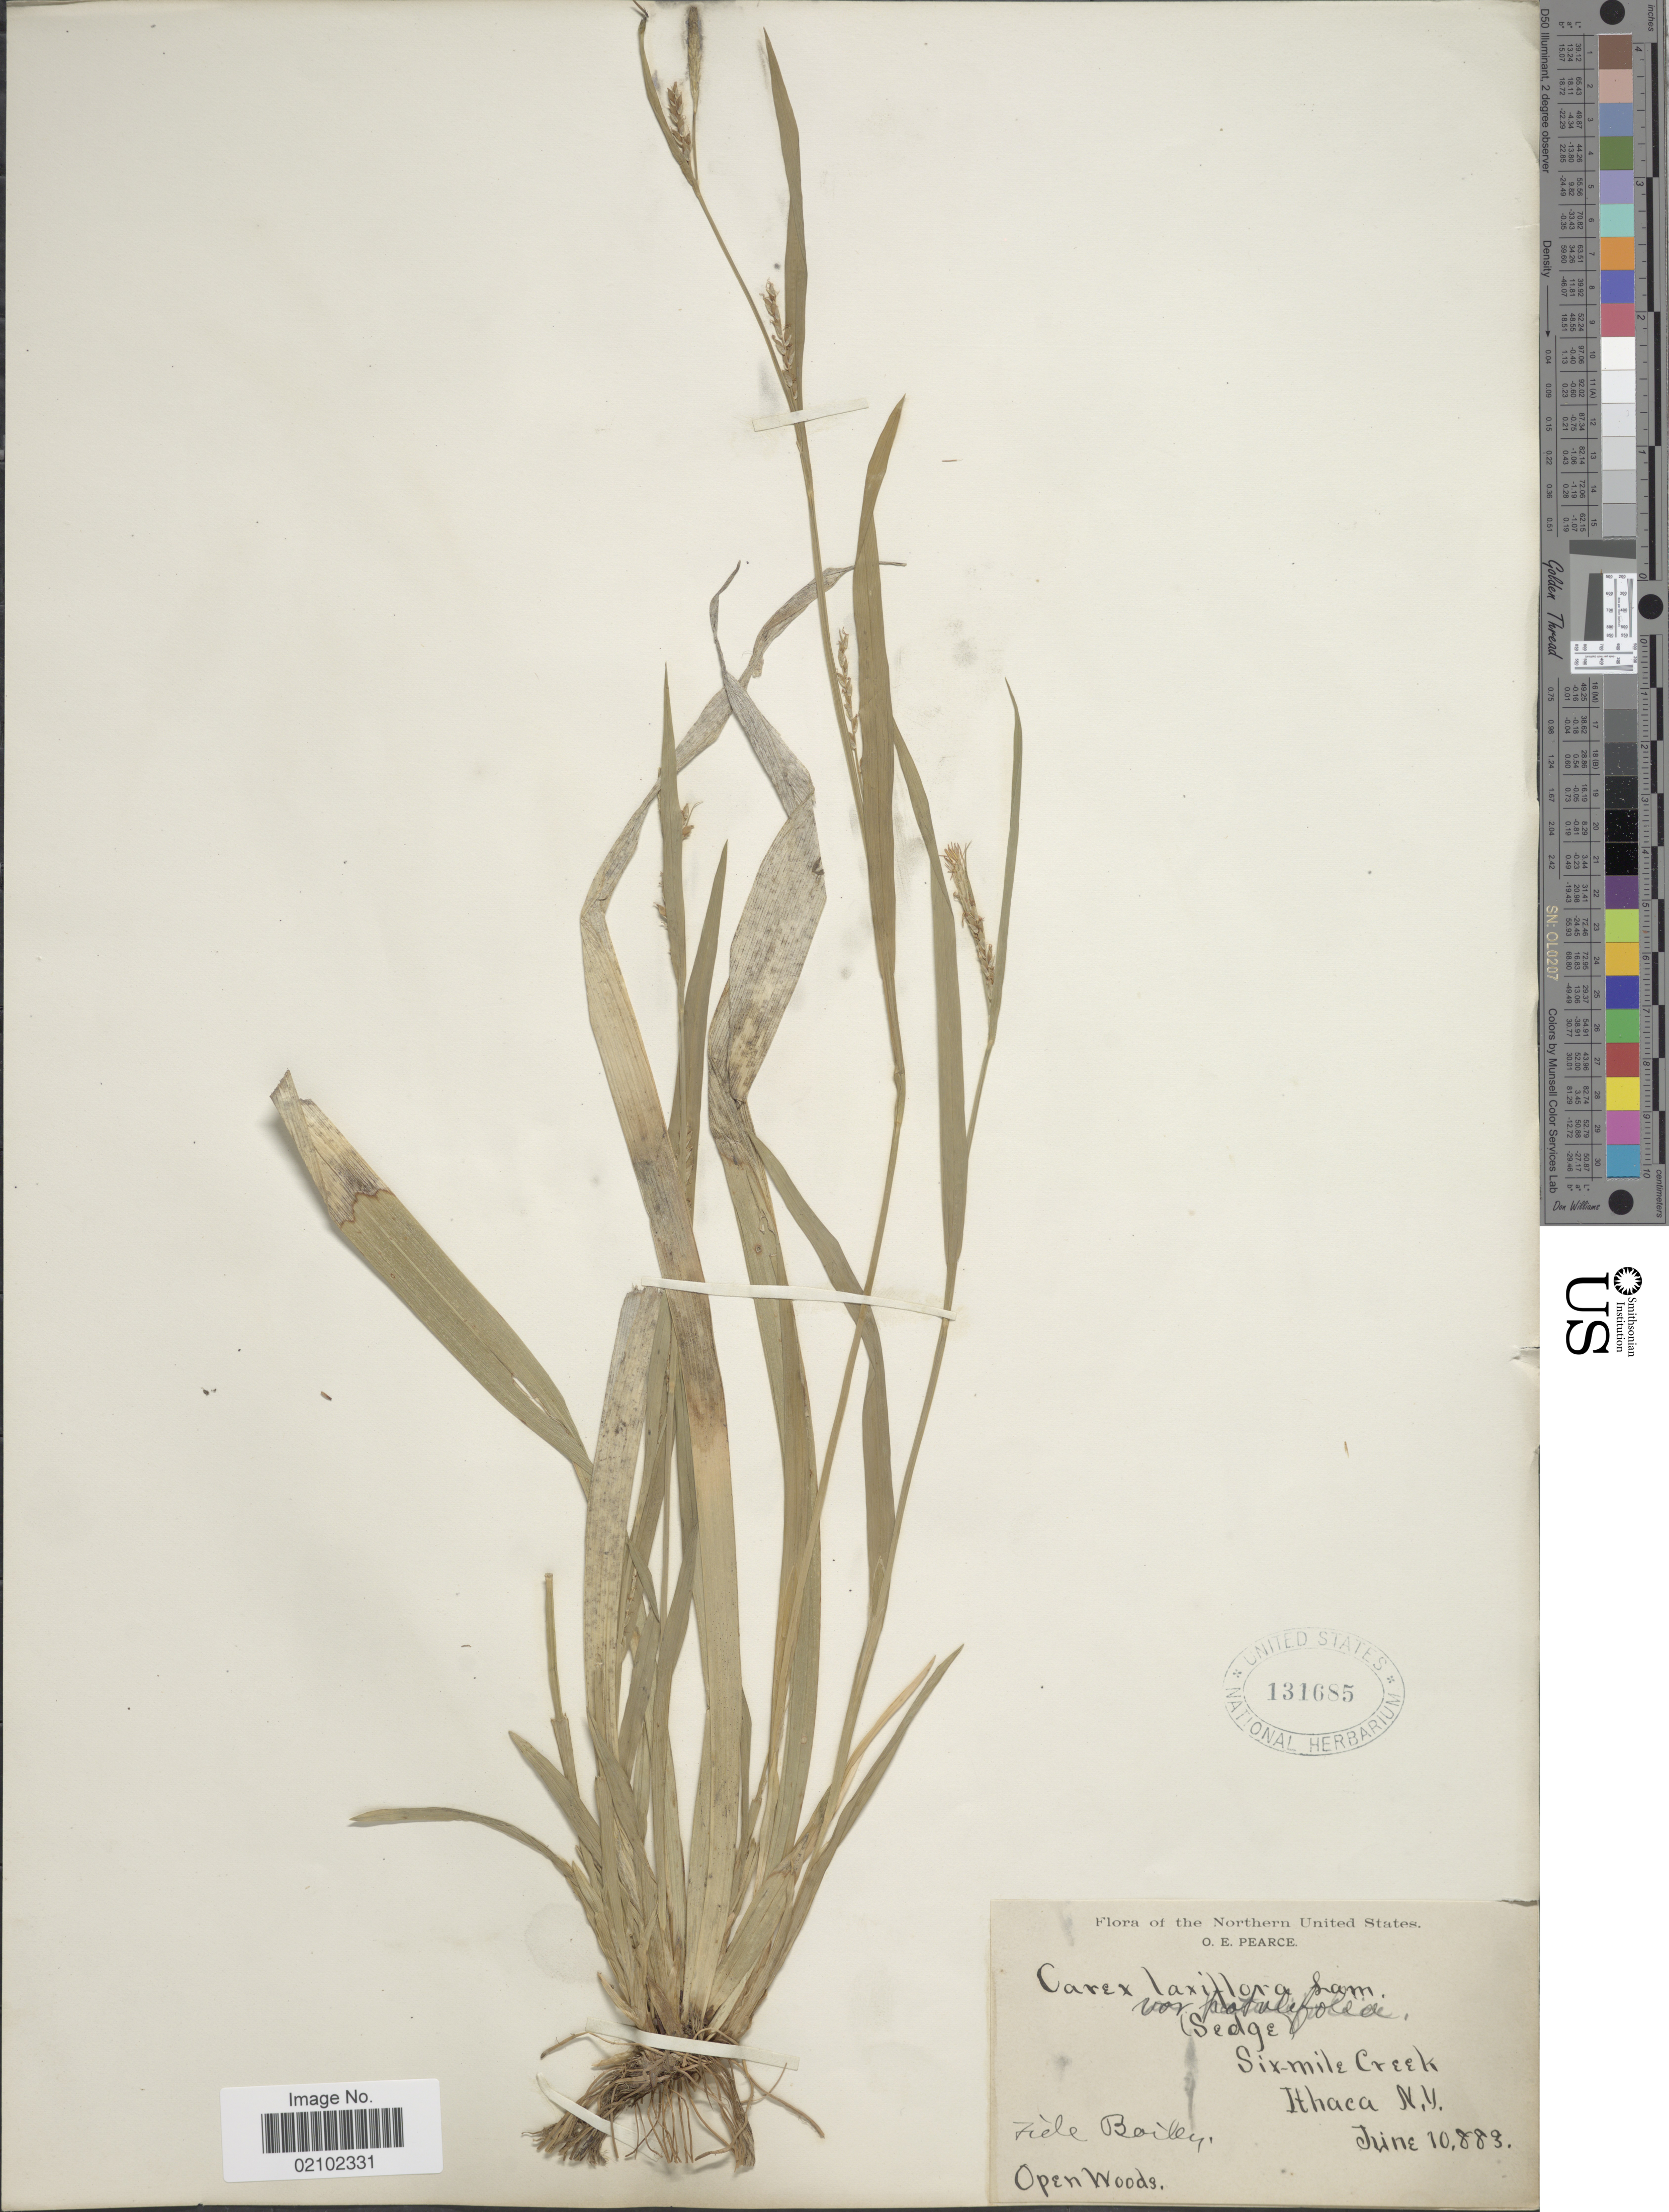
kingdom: Plantae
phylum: Tracheophyta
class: Liliopsida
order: Poales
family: Cyperaceae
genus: Carex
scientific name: Carex laxiflora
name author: Lam.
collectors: O. E. Pearce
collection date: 1883-06-10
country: United States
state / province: New York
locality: Six-Mile Creek, Ithaca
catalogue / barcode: US 131685